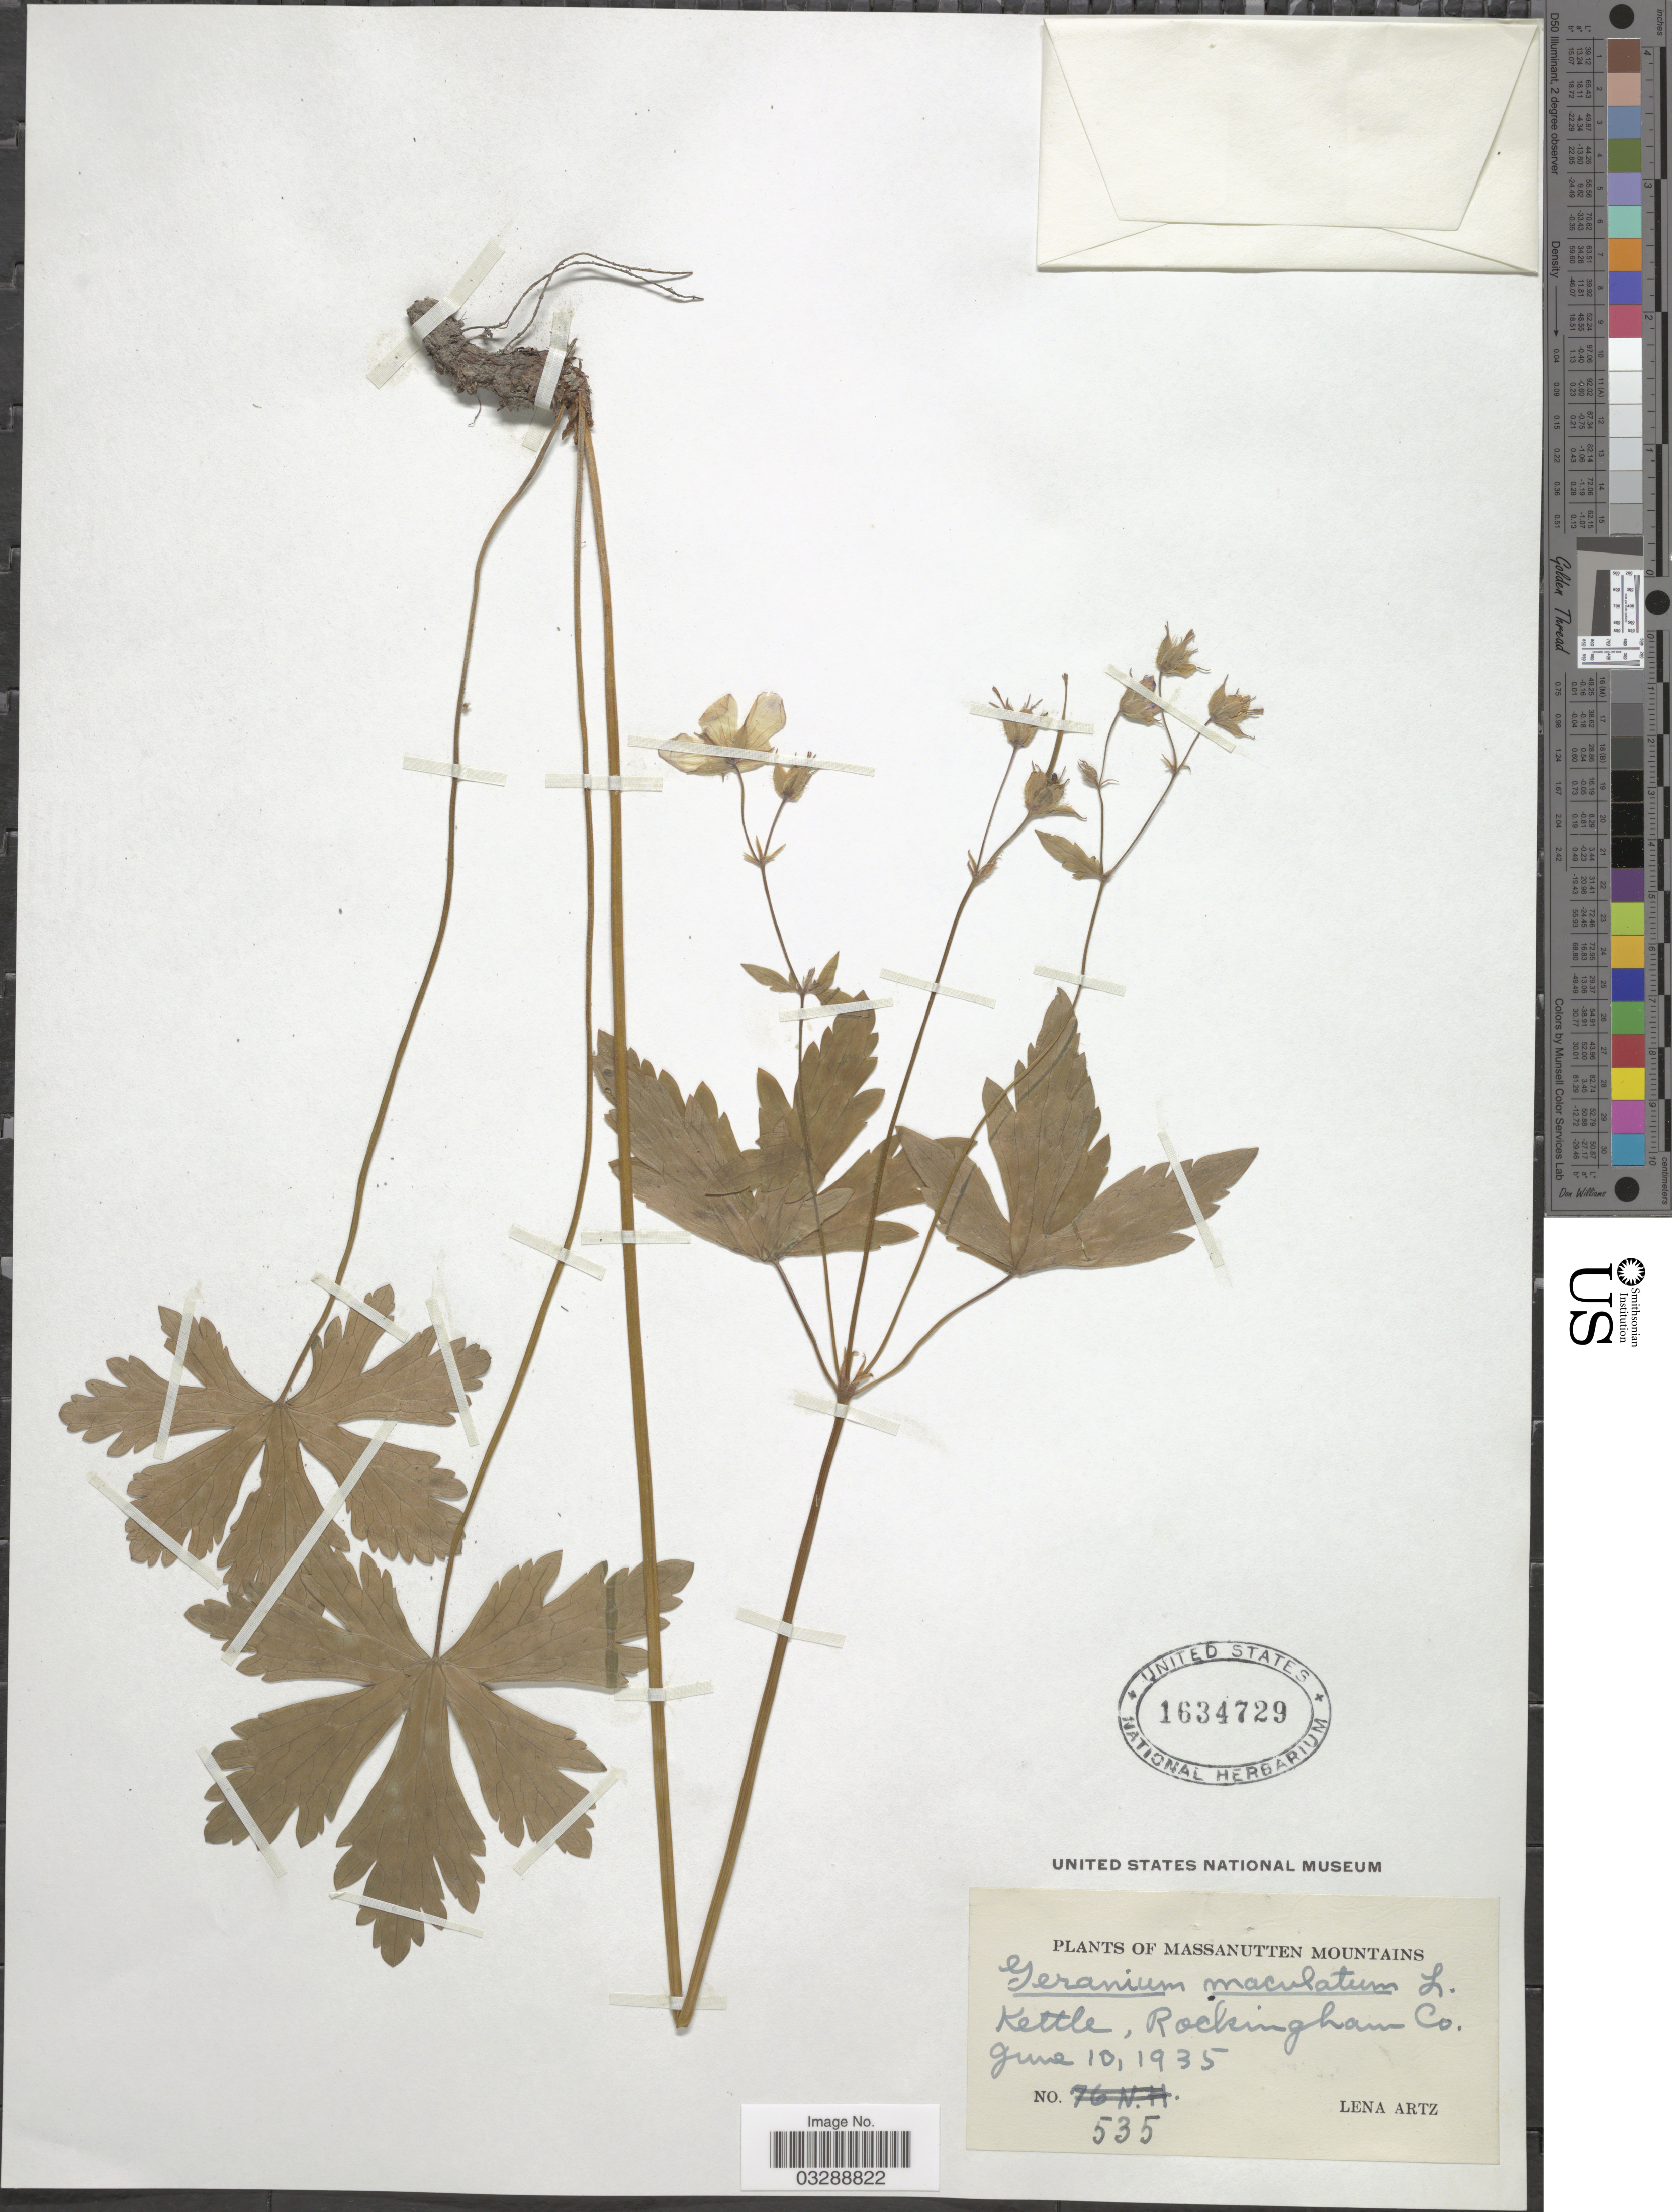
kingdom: Plantae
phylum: Tracheophyta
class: Magnoliopsida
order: Geraniales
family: Geraniaceae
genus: Geranium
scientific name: Geranium maculatum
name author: L.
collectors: L. Artz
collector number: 535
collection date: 1935-06-10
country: United States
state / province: Virginia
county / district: Rockingham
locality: Massanutten Mountains. Kettle, Rockingham Co.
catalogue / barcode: US 1634729